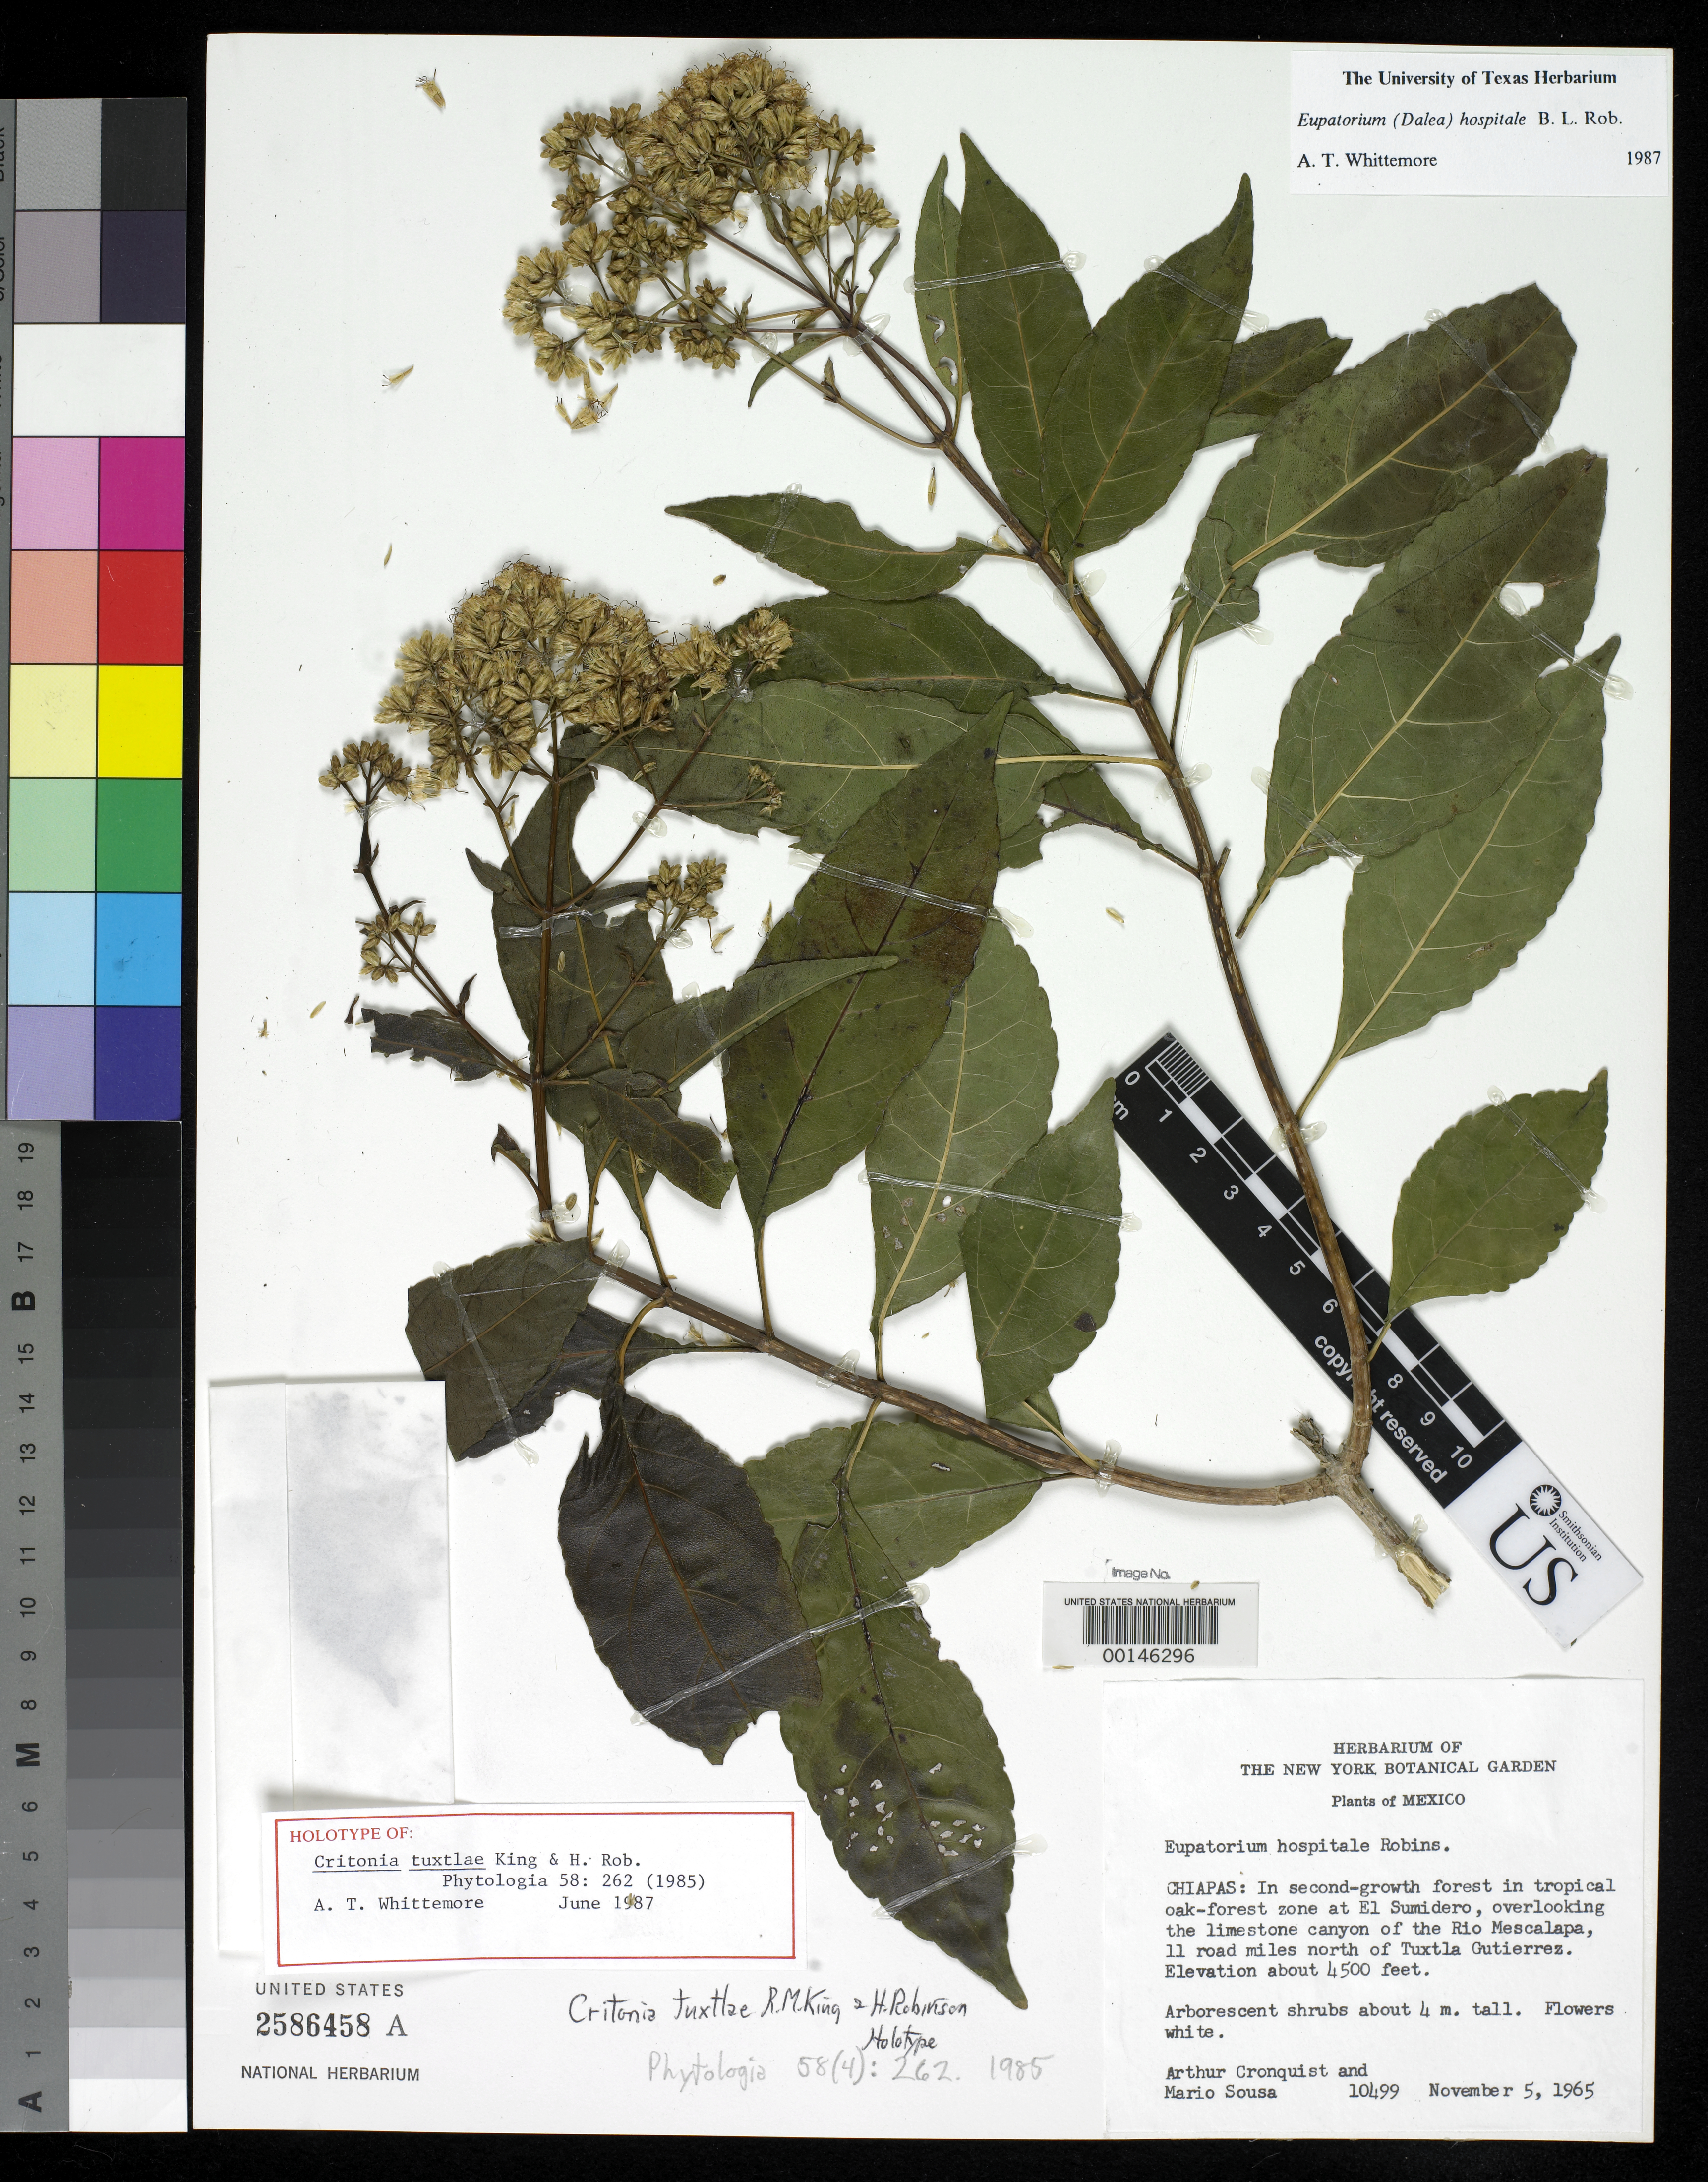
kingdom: Plantae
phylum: Tracheophyta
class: Magnoliopsida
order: Asterales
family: Asteraceae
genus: Critonia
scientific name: Critonia tuxtlae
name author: R.M. King & H. Rob.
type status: Holotype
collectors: A. J. Cronquist & M. Souza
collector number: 10499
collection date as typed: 05 Nov 1965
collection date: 1965-11-05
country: Mexico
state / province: Chiapas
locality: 11 mi N of Tuxtla Gutierrez, overlooking canyon of Rio Mescalapa at Sumidero.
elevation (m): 1372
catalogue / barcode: US 2586458A